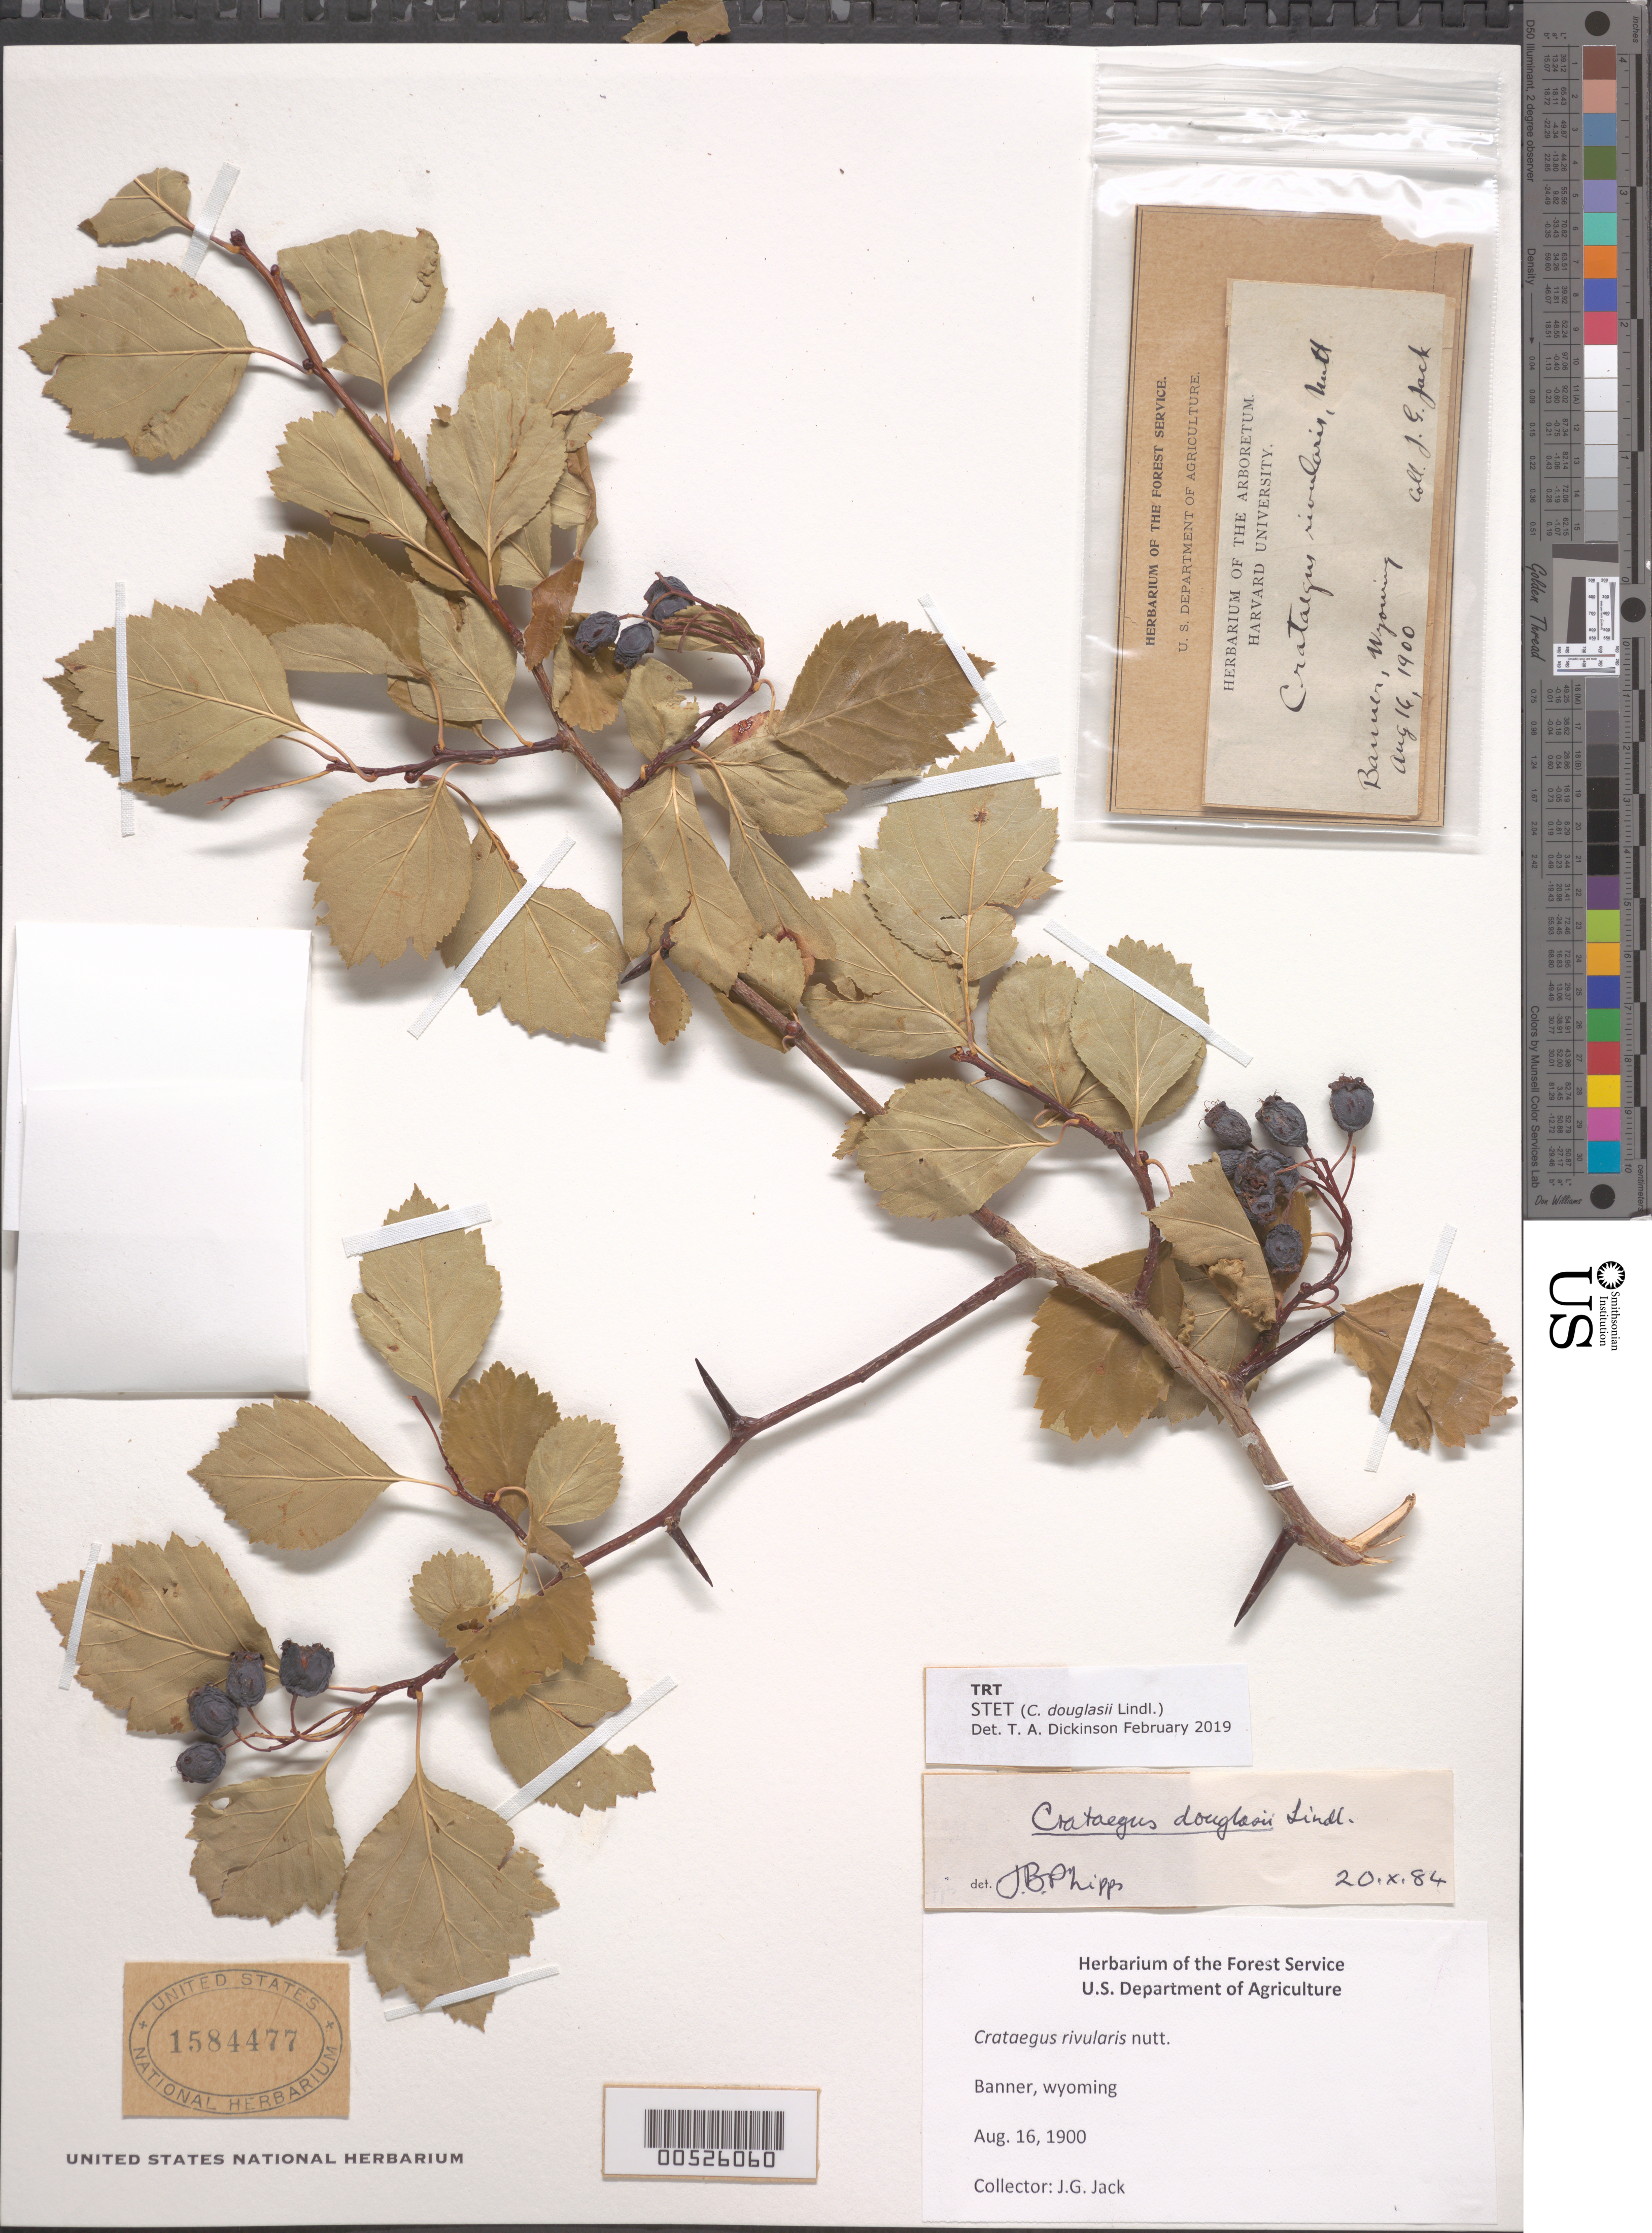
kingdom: Plantae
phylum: Tracheophyta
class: Magnoliopsida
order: Rosales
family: Rosaceae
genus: Crataegus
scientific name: Crataegus douglasii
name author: Lindl.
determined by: Phipps, James B., (UWO), University of Western Ontario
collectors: J. G. Jack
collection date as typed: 16 Aug 1900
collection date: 1900-08-16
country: United States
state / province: Wyoming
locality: Banner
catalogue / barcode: US 1584477